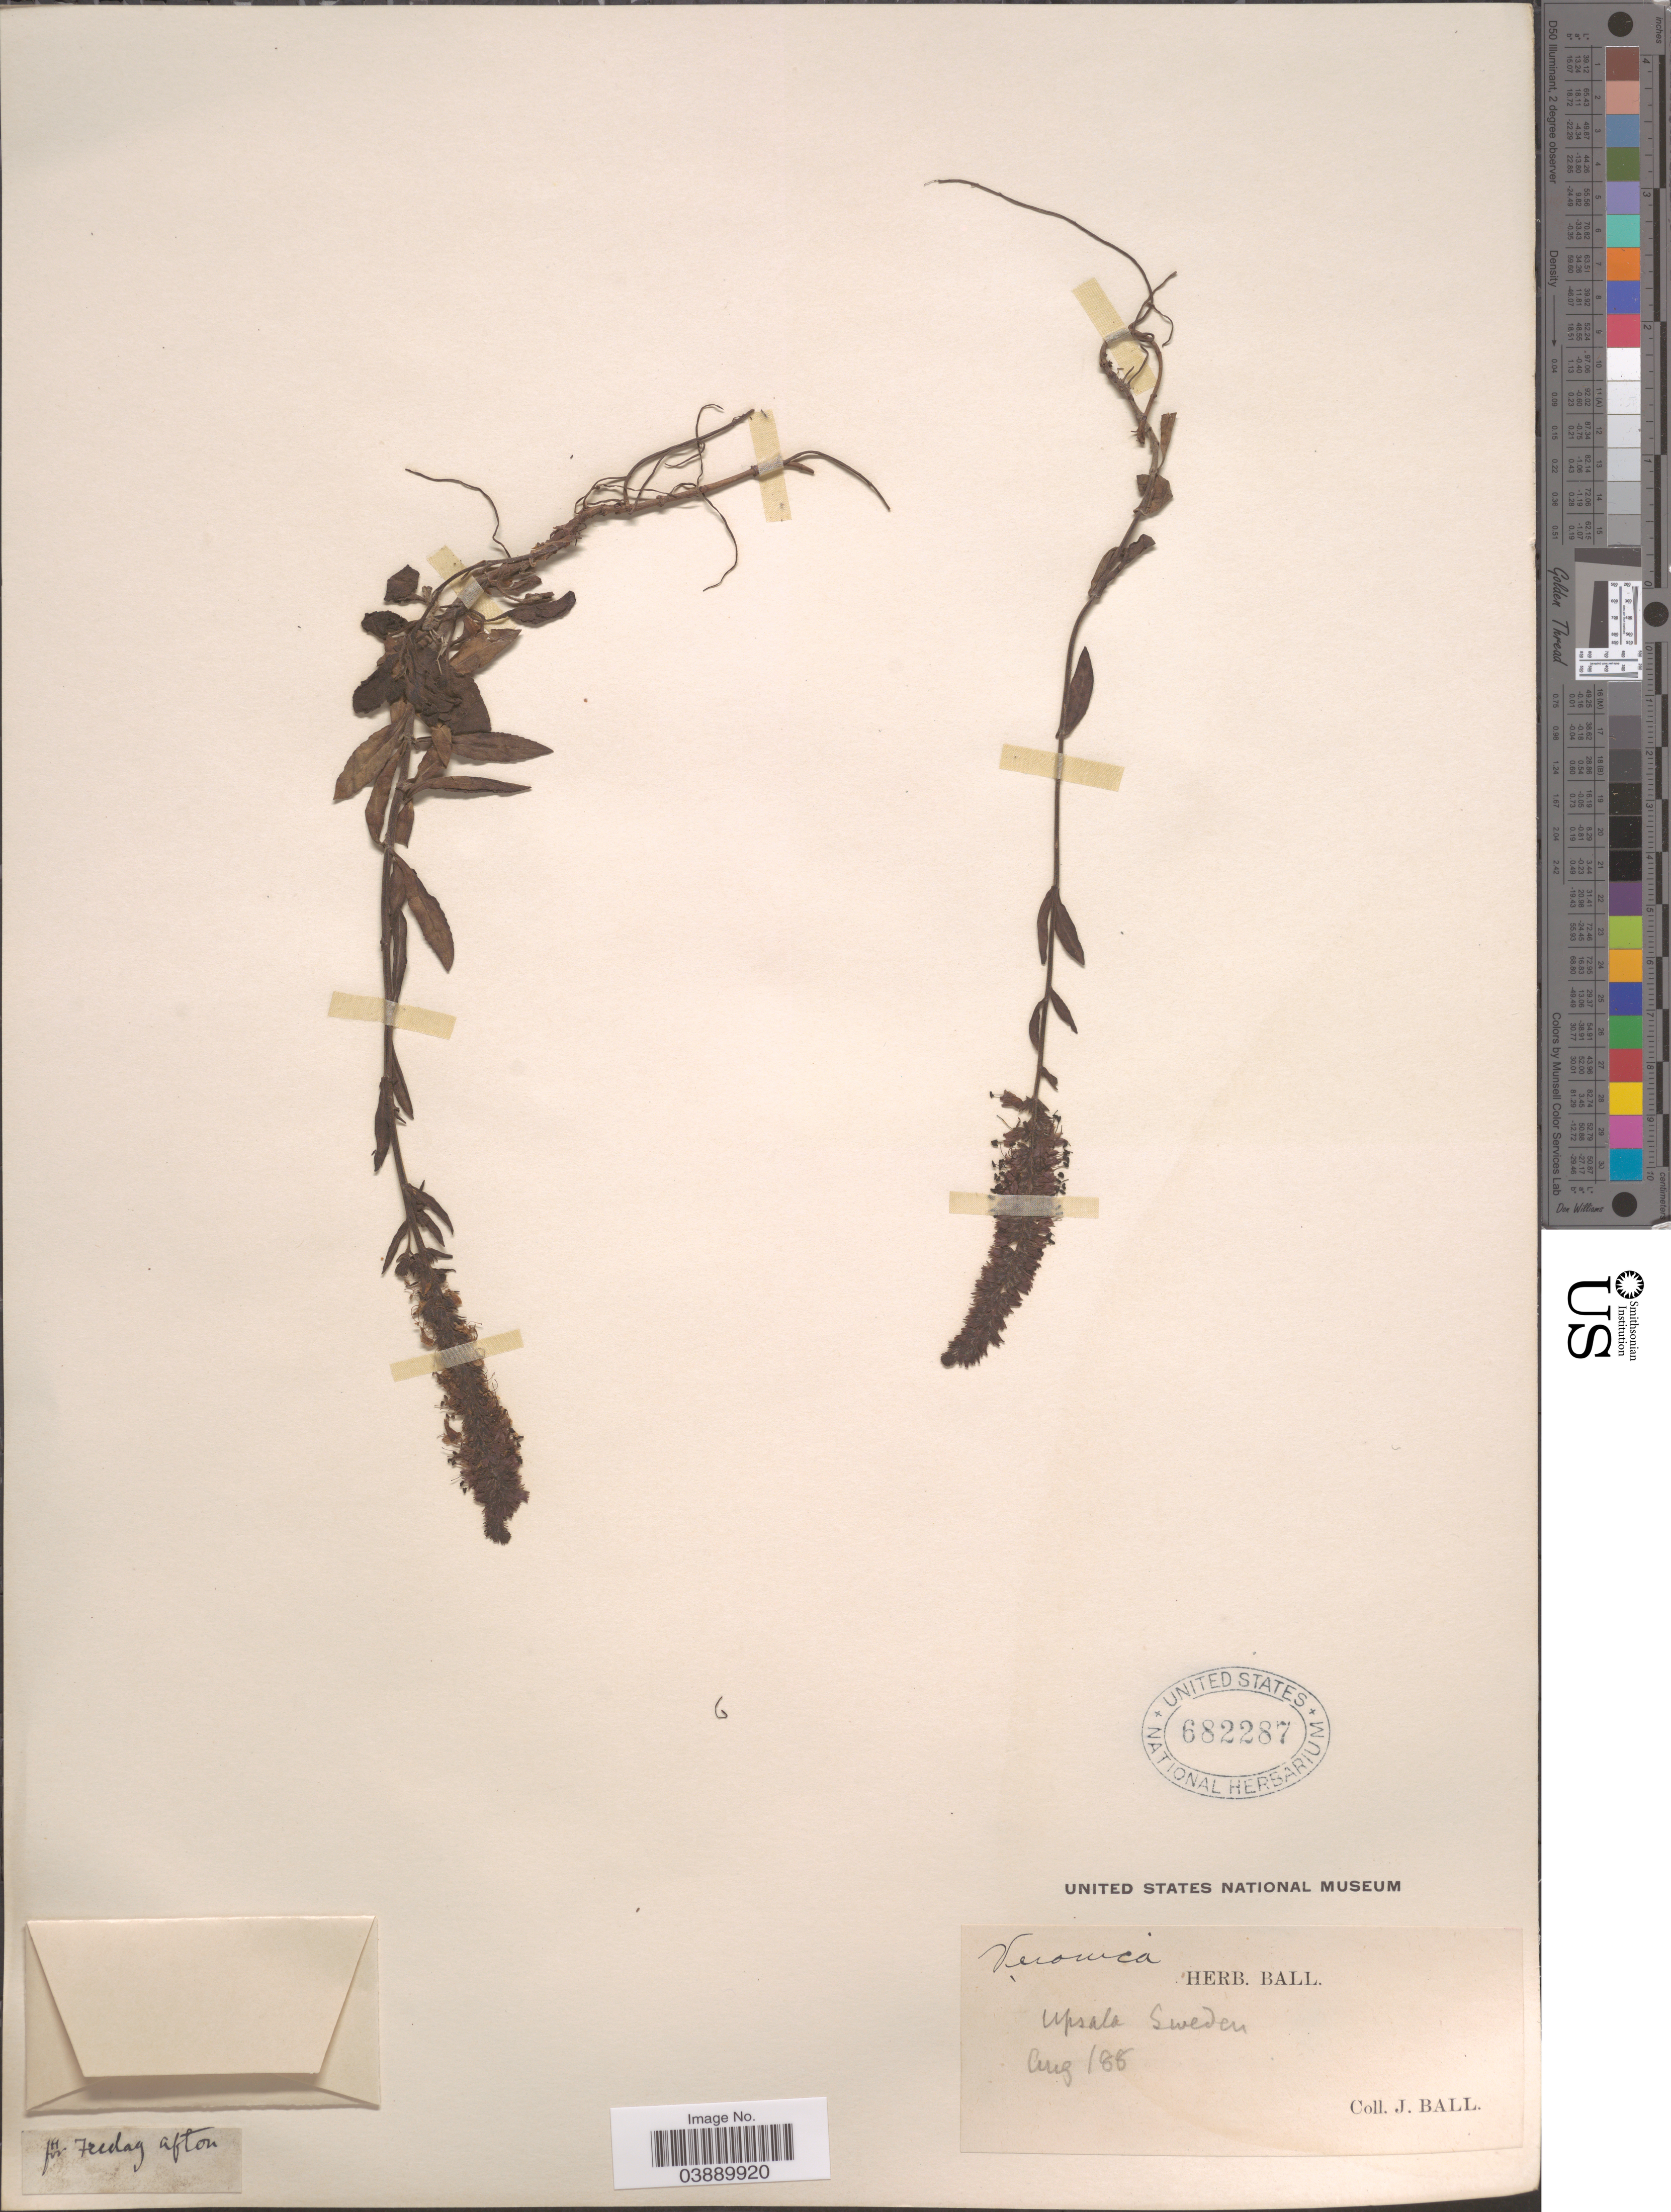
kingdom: Plantae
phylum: Tracheophyta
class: Magnoliopsida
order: Lamiales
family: Plantaginaceae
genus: Veronica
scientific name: Veronica spicata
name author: L.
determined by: Albach, Dirk C.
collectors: J. Ball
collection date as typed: Transcribed d/m/y: /8/88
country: Sweden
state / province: Uppsala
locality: Upsala.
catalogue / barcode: US 682287